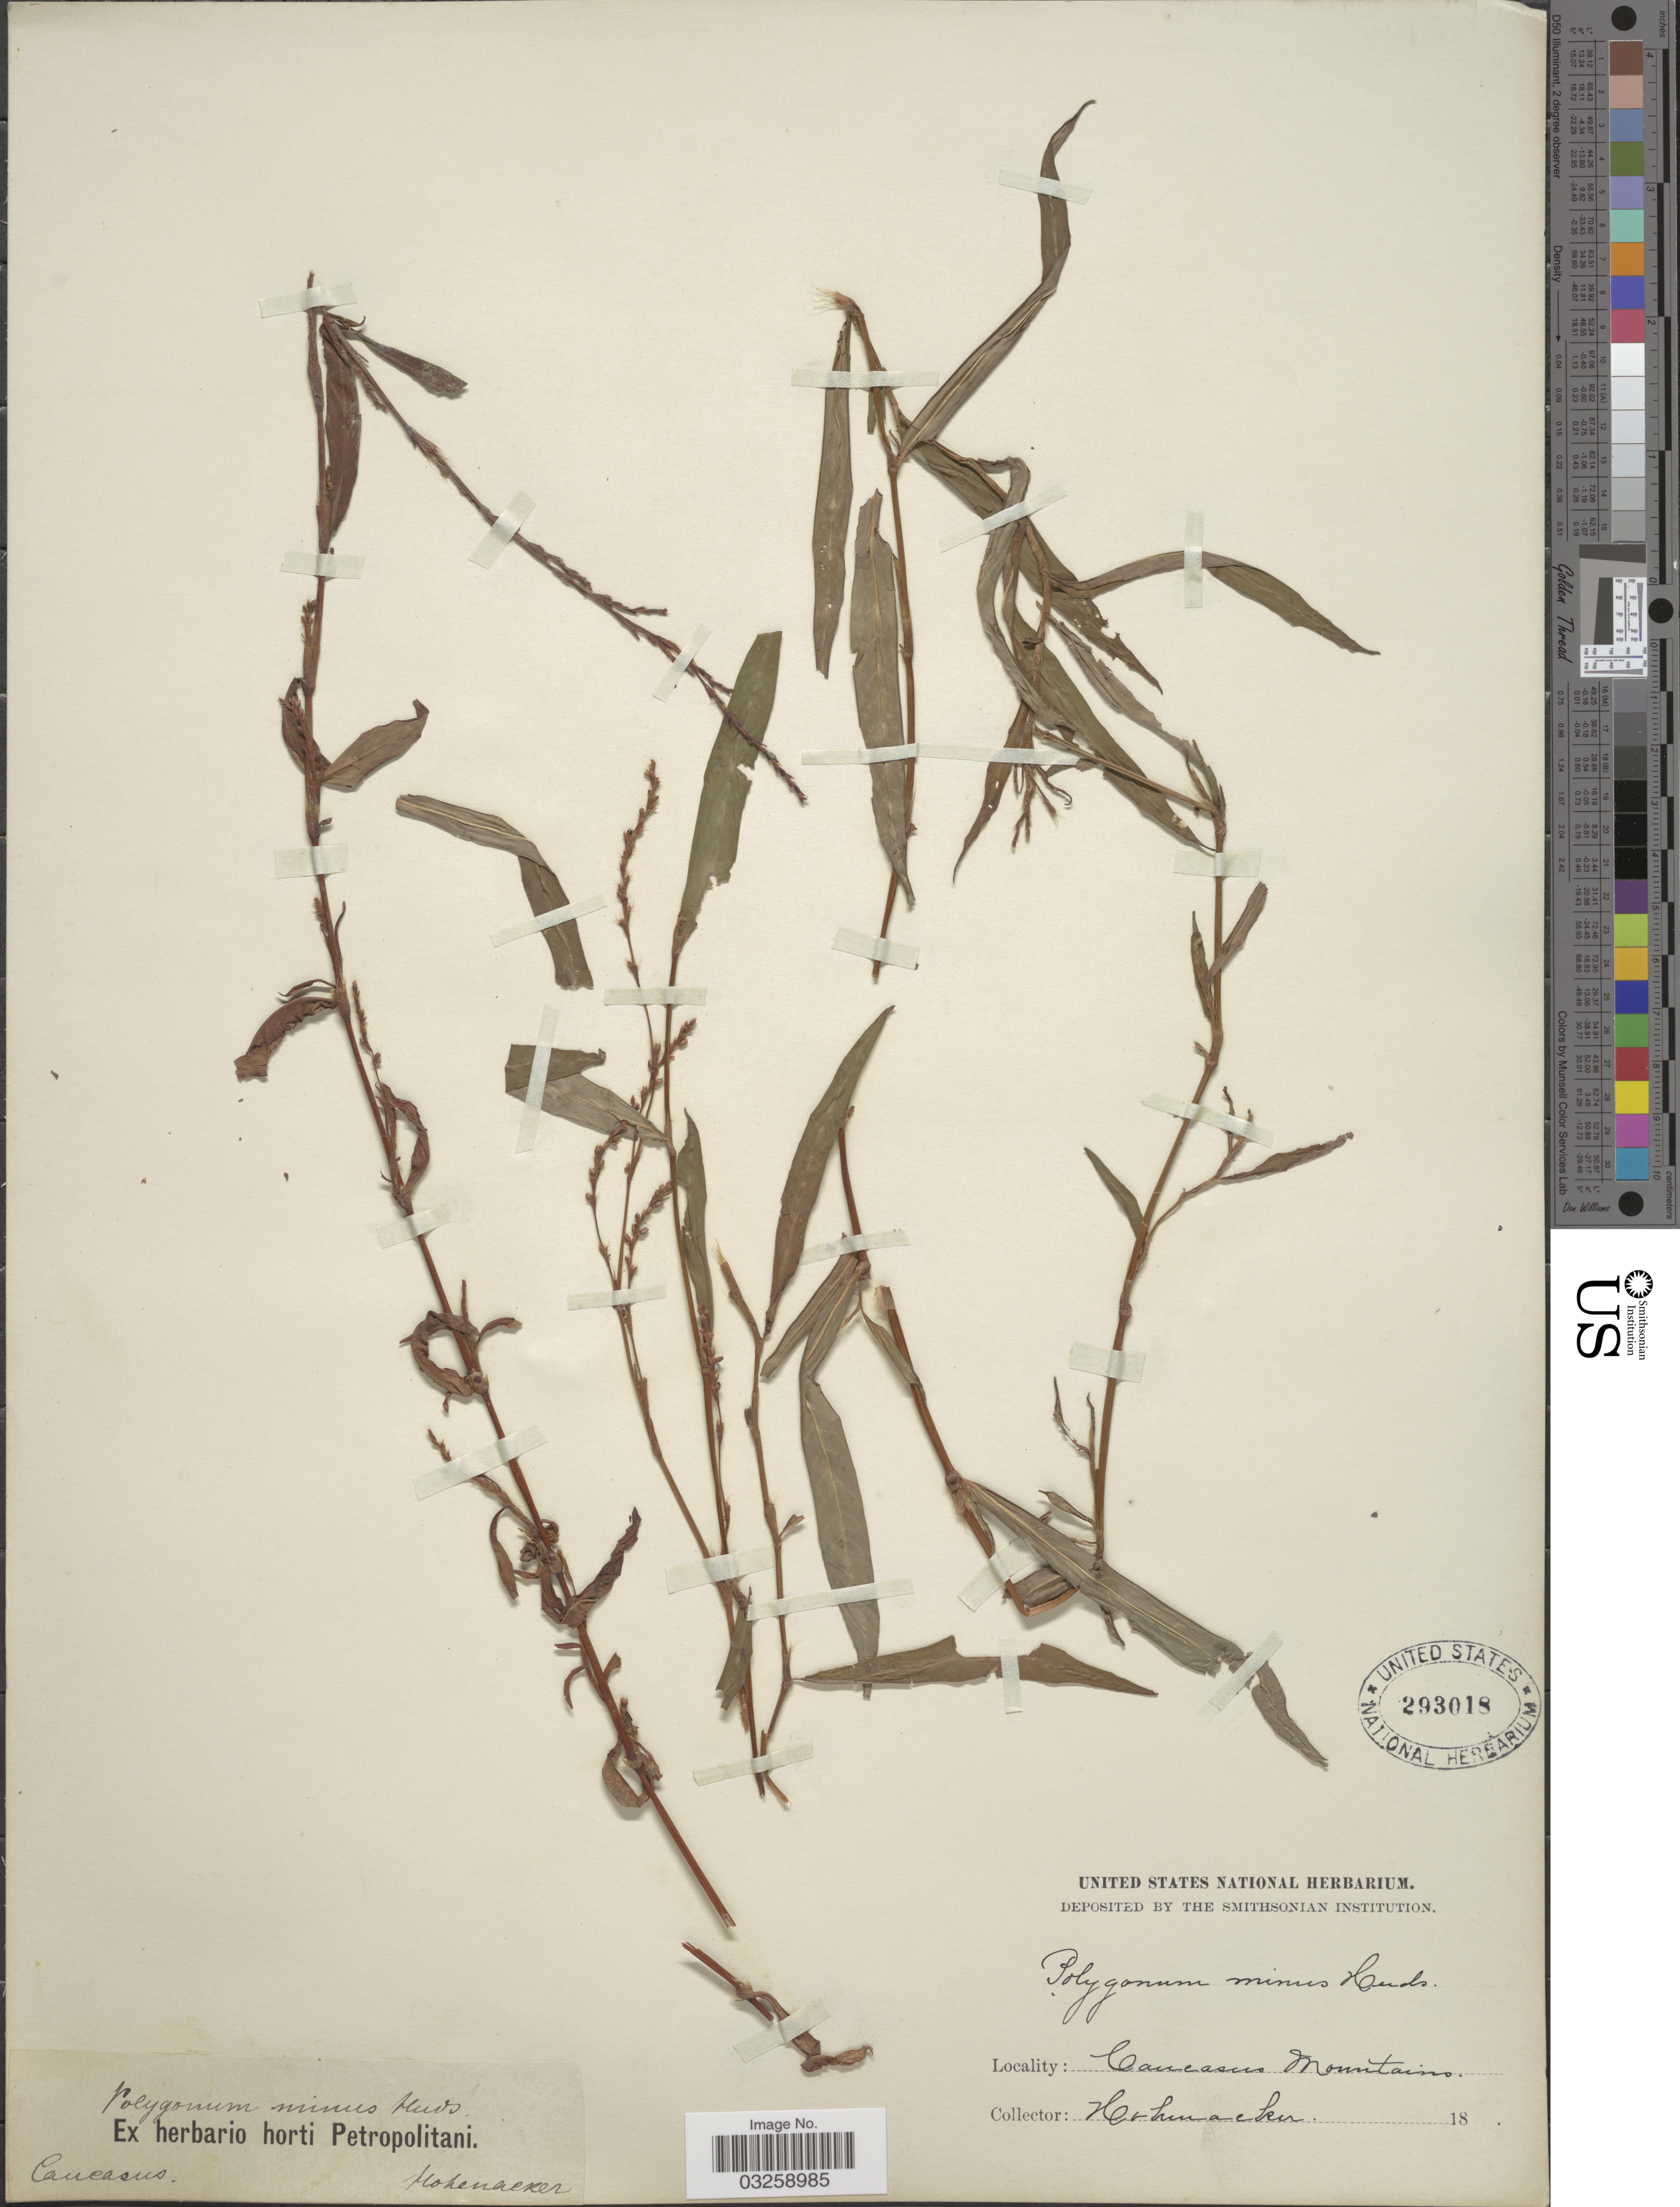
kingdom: Plantae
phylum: Tracheophyta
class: Magnoliopsida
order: Caryophyllales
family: Polygonaceae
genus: Polygonum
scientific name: Polygonum minus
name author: Huds.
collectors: Hohenacker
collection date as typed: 18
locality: Caucasus Mountains. Caucasus.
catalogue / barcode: US 293018